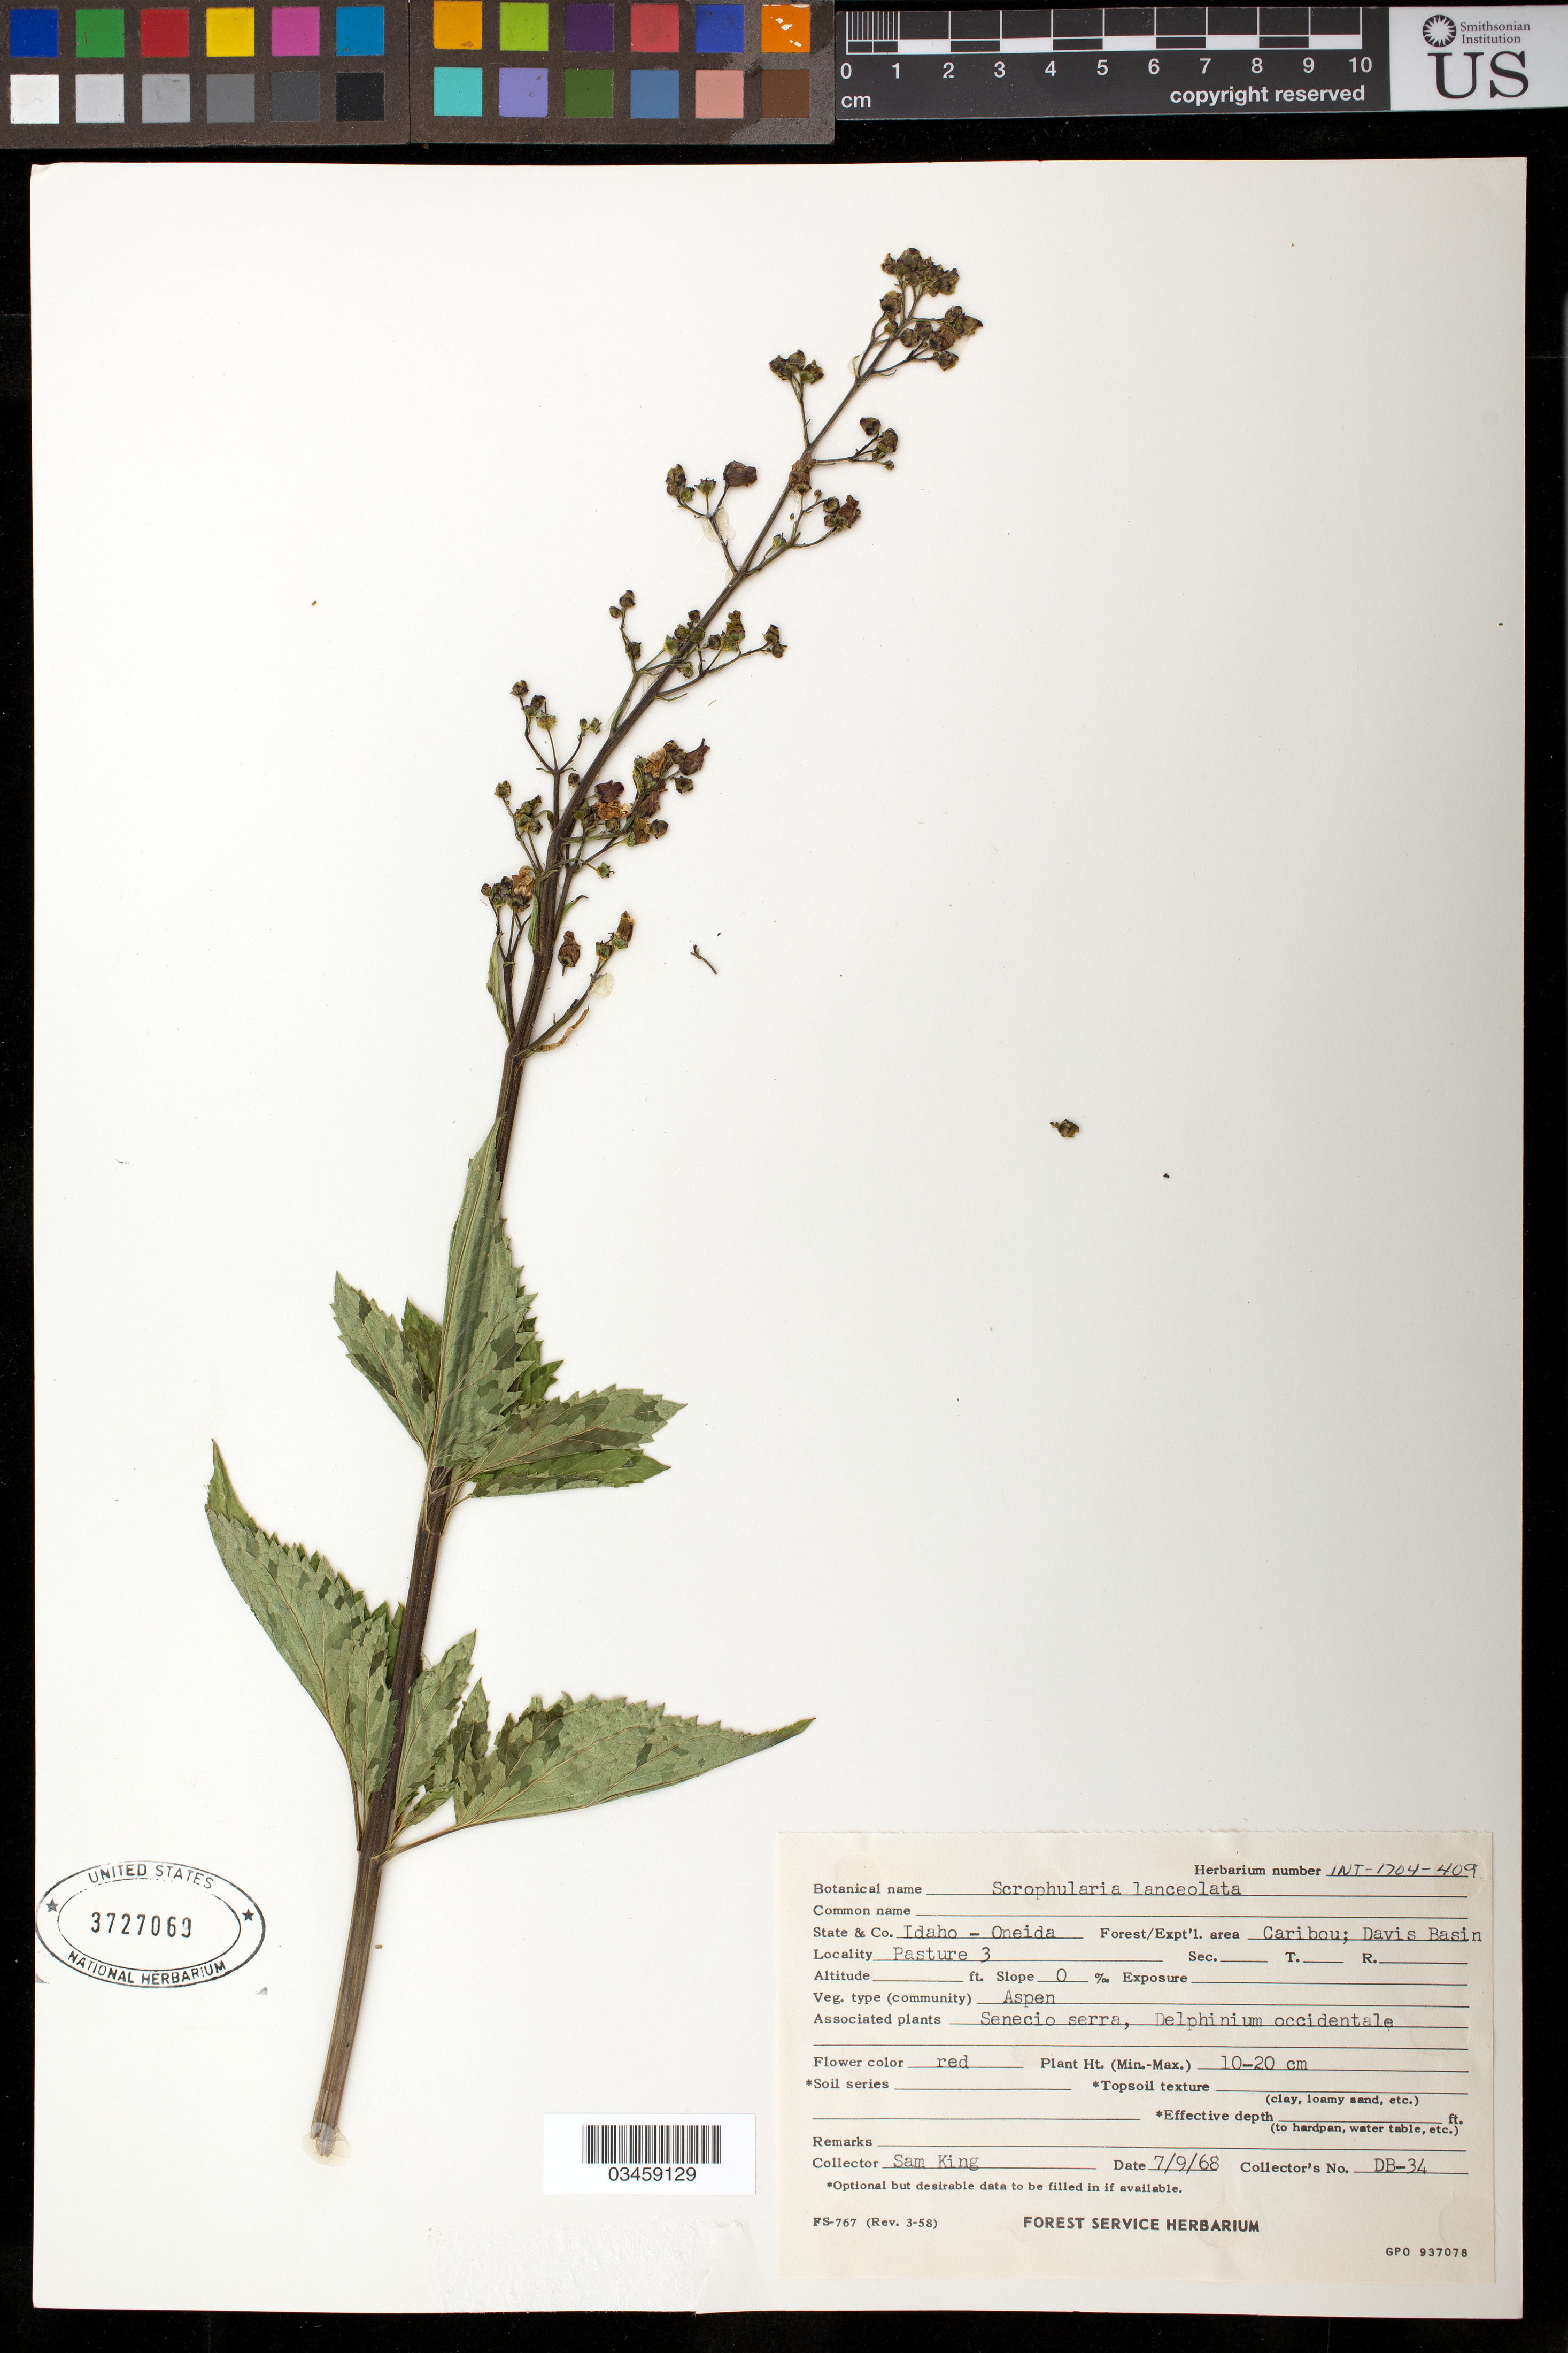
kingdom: Plantae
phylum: Tracheophyta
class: Magnoliopsida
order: Lamiales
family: Scrophulariaceae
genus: Scrophularia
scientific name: Scrophularia lanceolata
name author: Pursh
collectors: S. King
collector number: DB-34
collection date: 1968-07-09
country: United States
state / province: Idaho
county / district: Oneida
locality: Caribou/Davis Basin, Pasture 3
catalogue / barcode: US 3727069